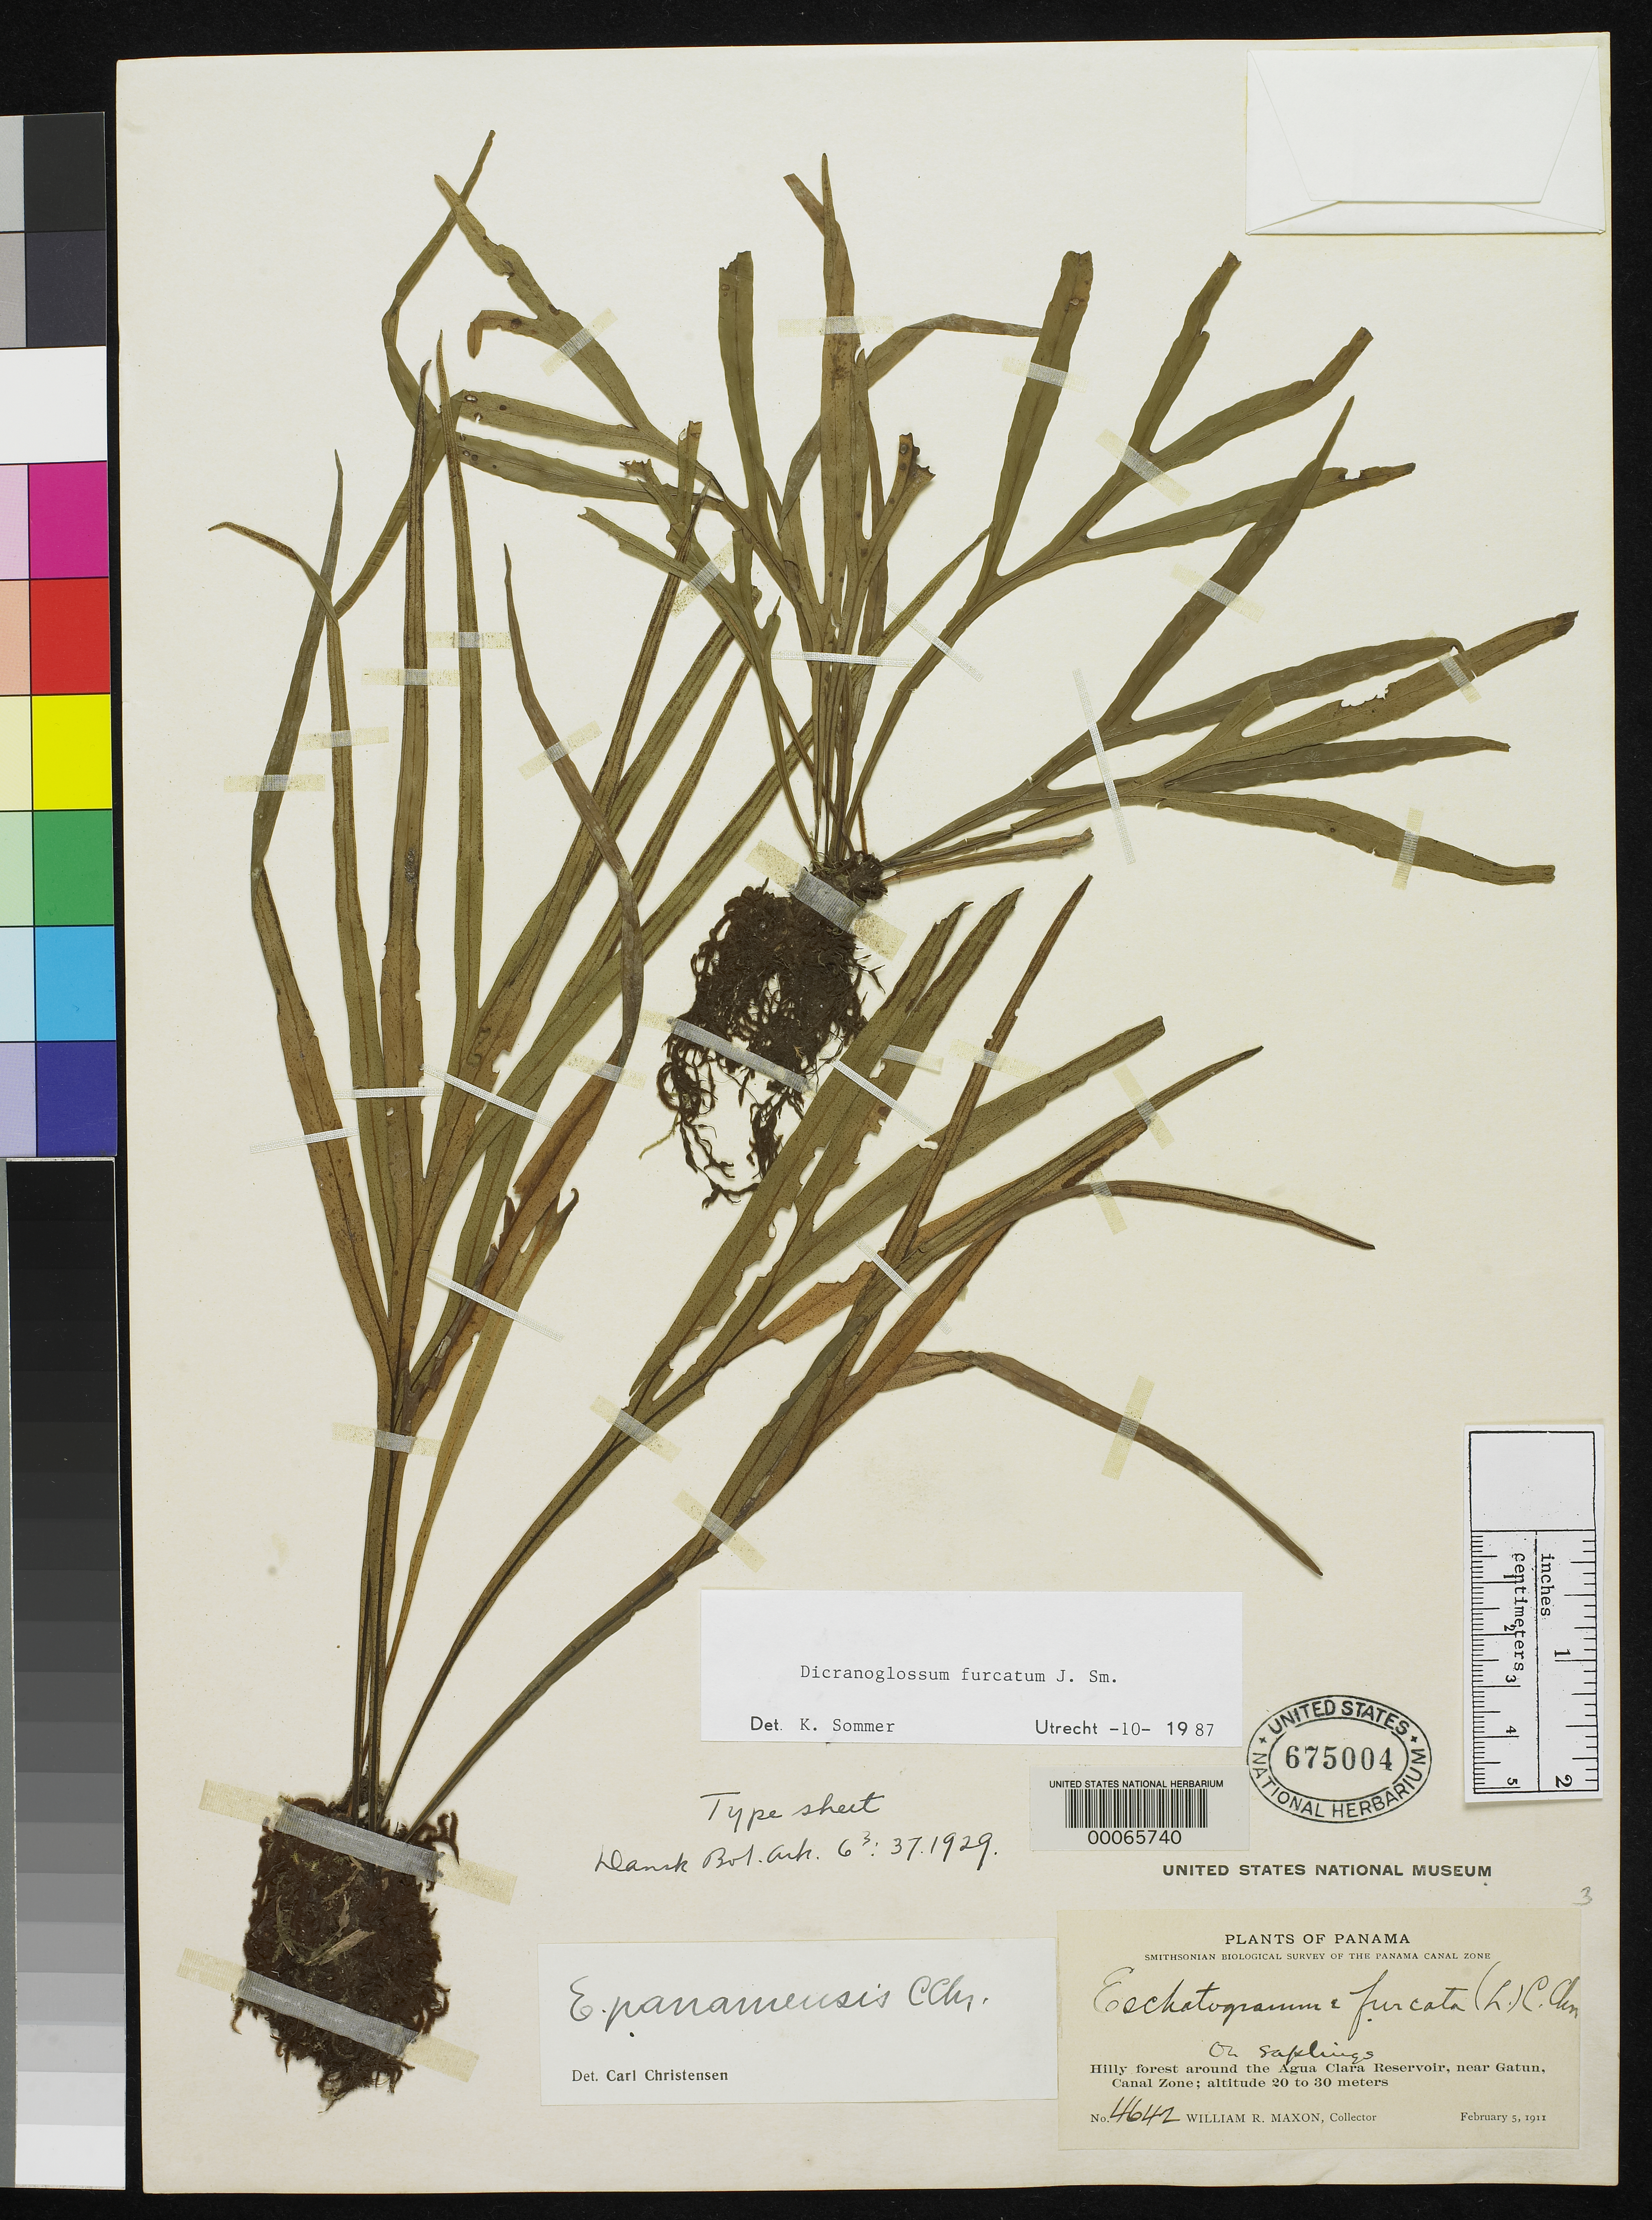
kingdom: Plantae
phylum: Tracheophyta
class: Polypodiopsida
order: Polypodiales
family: Polypodiaceae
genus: Eschatogramme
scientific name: Eschatogramme panamensis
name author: C. Chr.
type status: Holotype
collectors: W. R. Maxon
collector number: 4642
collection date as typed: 05 Feb 1911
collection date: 1911-02-05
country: Panama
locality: Hilly forest around Agua Clara Reservoir, near Gatun.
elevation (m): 20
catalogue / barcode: US 675004